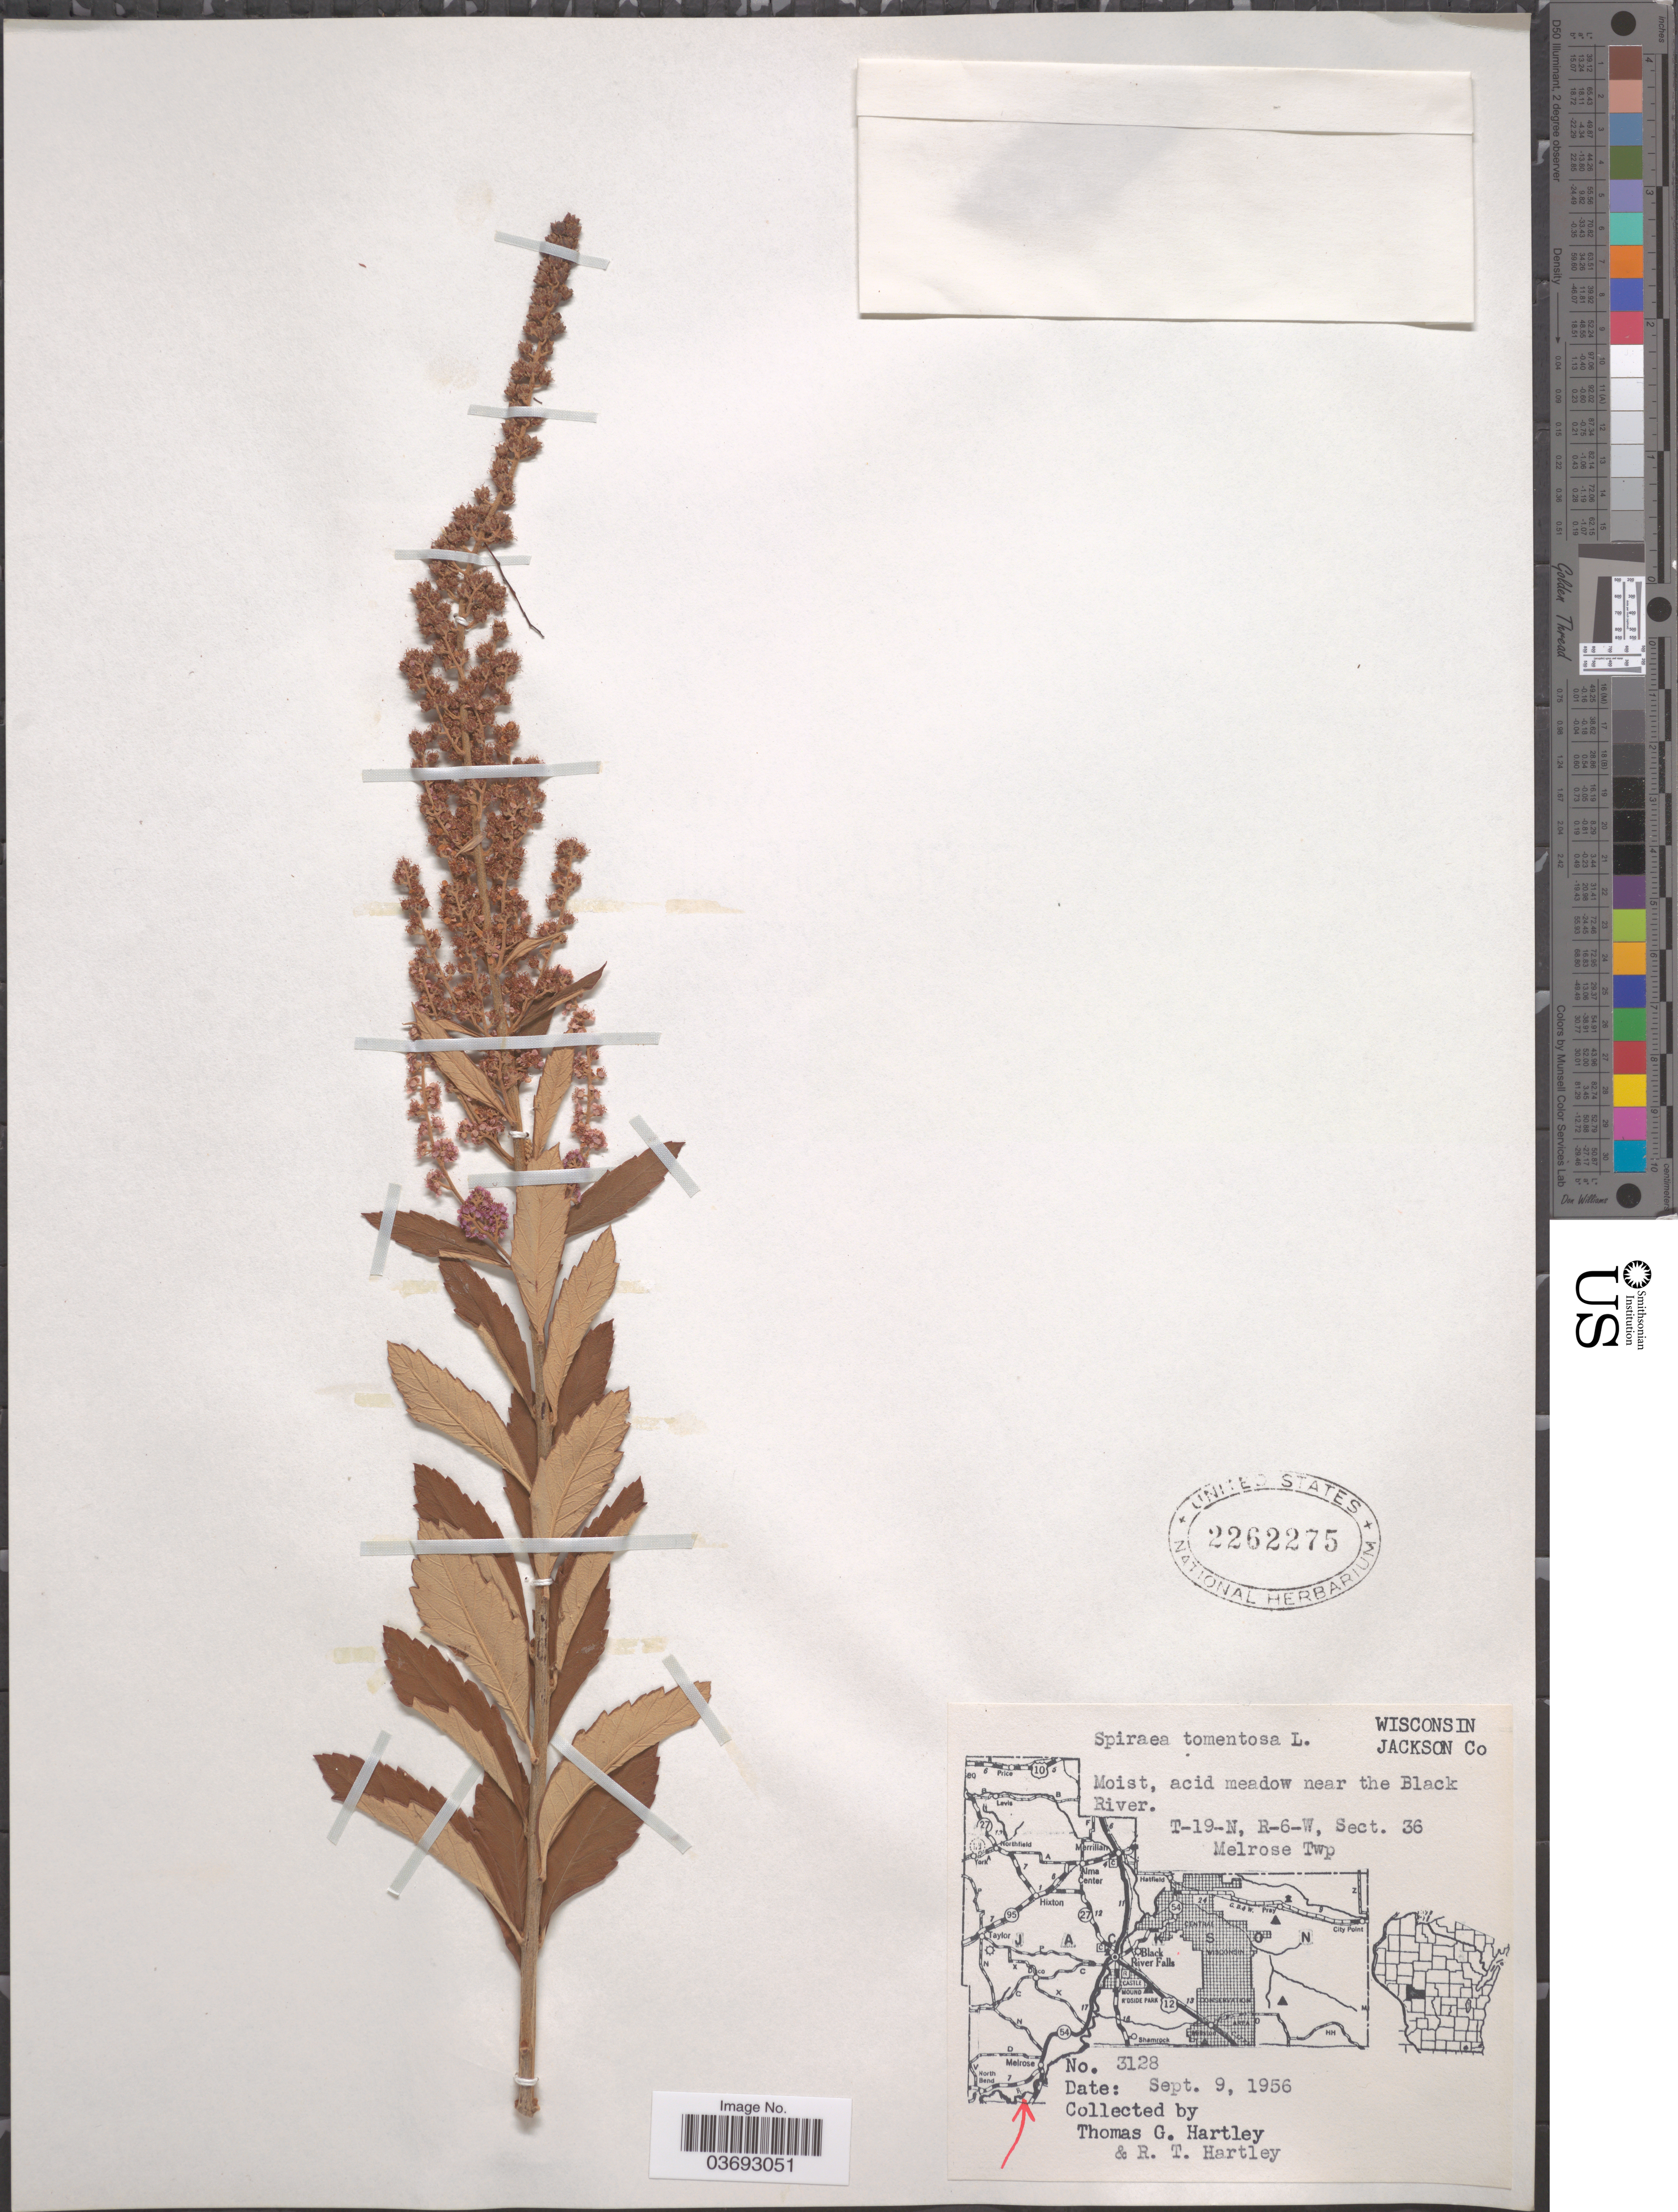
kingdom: Plantae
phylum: Tracheophyta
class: Magnoliopsida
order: Rosales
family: Rosaceae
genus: Spiraea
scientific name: Spiraea tomentosa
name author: L.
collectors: T. G. Hartley & R. T. Hartley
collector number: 3128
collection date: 1956-09-09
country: United States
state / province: Wisconsin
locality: Jackson Co. Acid meadow near the Black River. T-19-N, R-6-W, Sect. 36. Melrose Twp.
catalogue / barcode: US 2262275